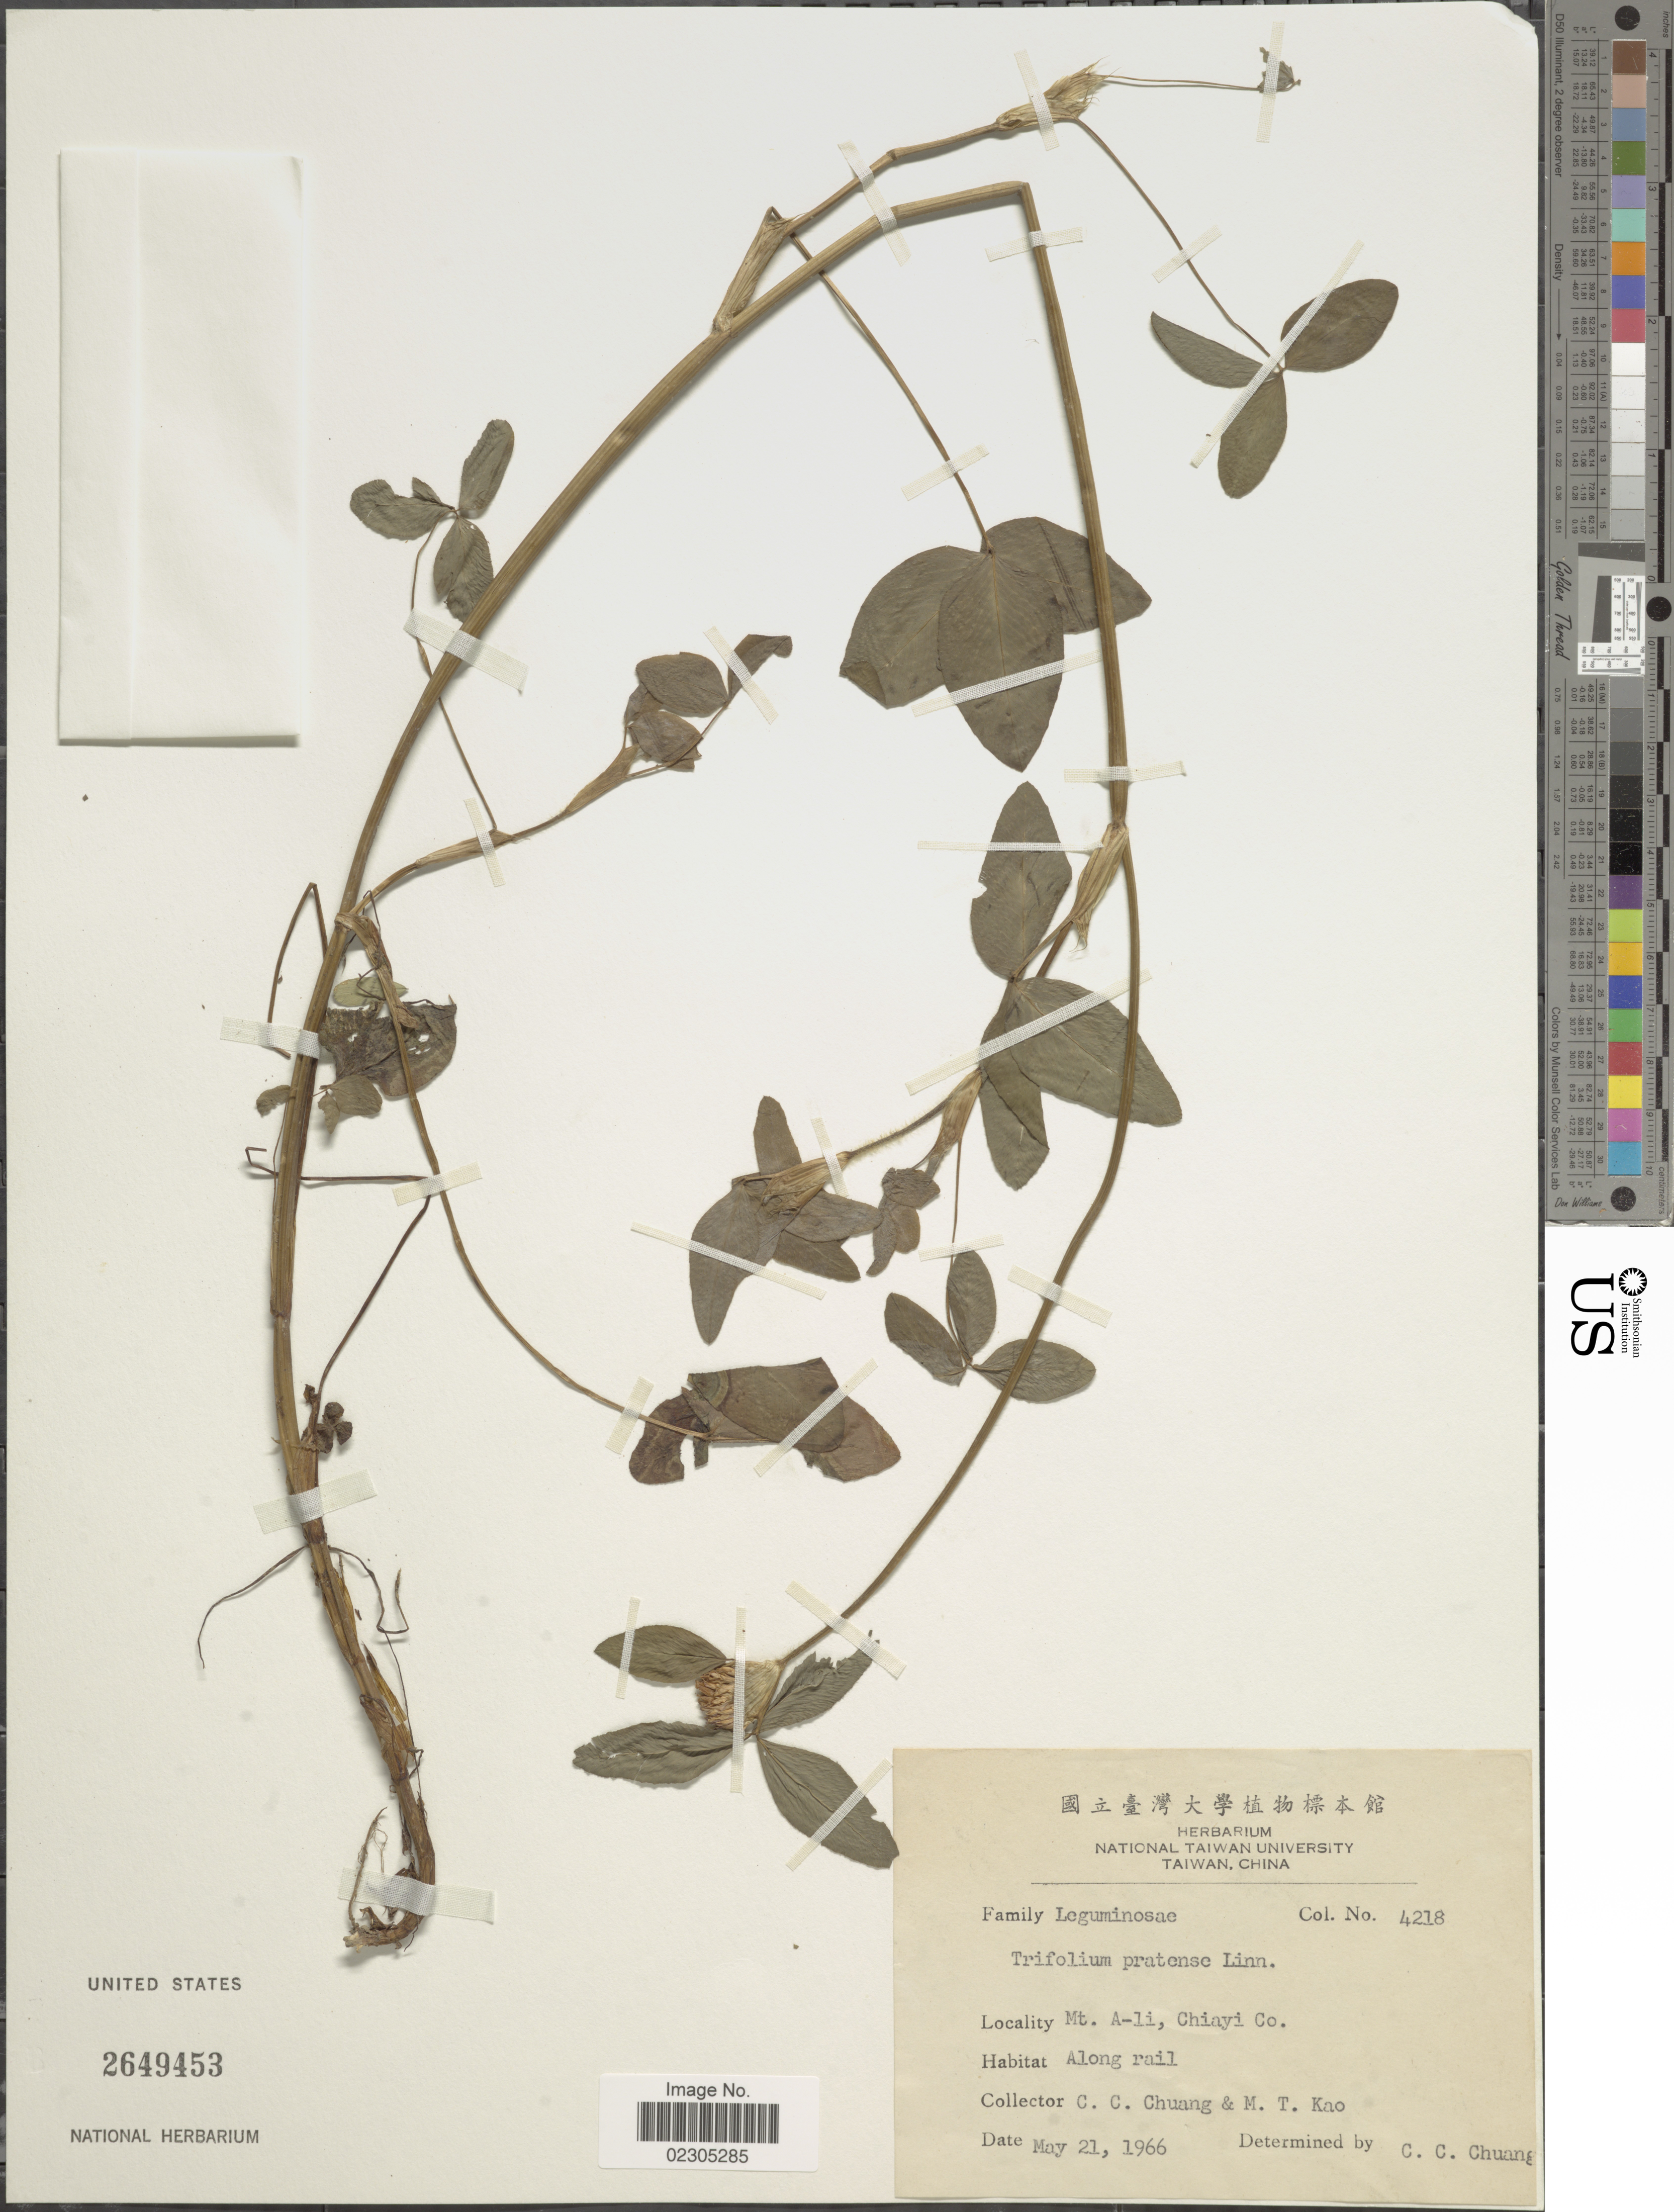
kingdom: Plantae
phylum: Tracheophyta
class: Magnoliopsida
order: Fabales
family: Fabaceae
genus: Trifolium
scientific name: Trifolium pratense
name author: L.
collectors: C. C. Chuang & M. T. Kao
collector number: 4218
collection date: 1966-05-21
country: Taiwan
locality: Mt. A-li, Chiayi Co.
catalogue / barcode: US 2649453